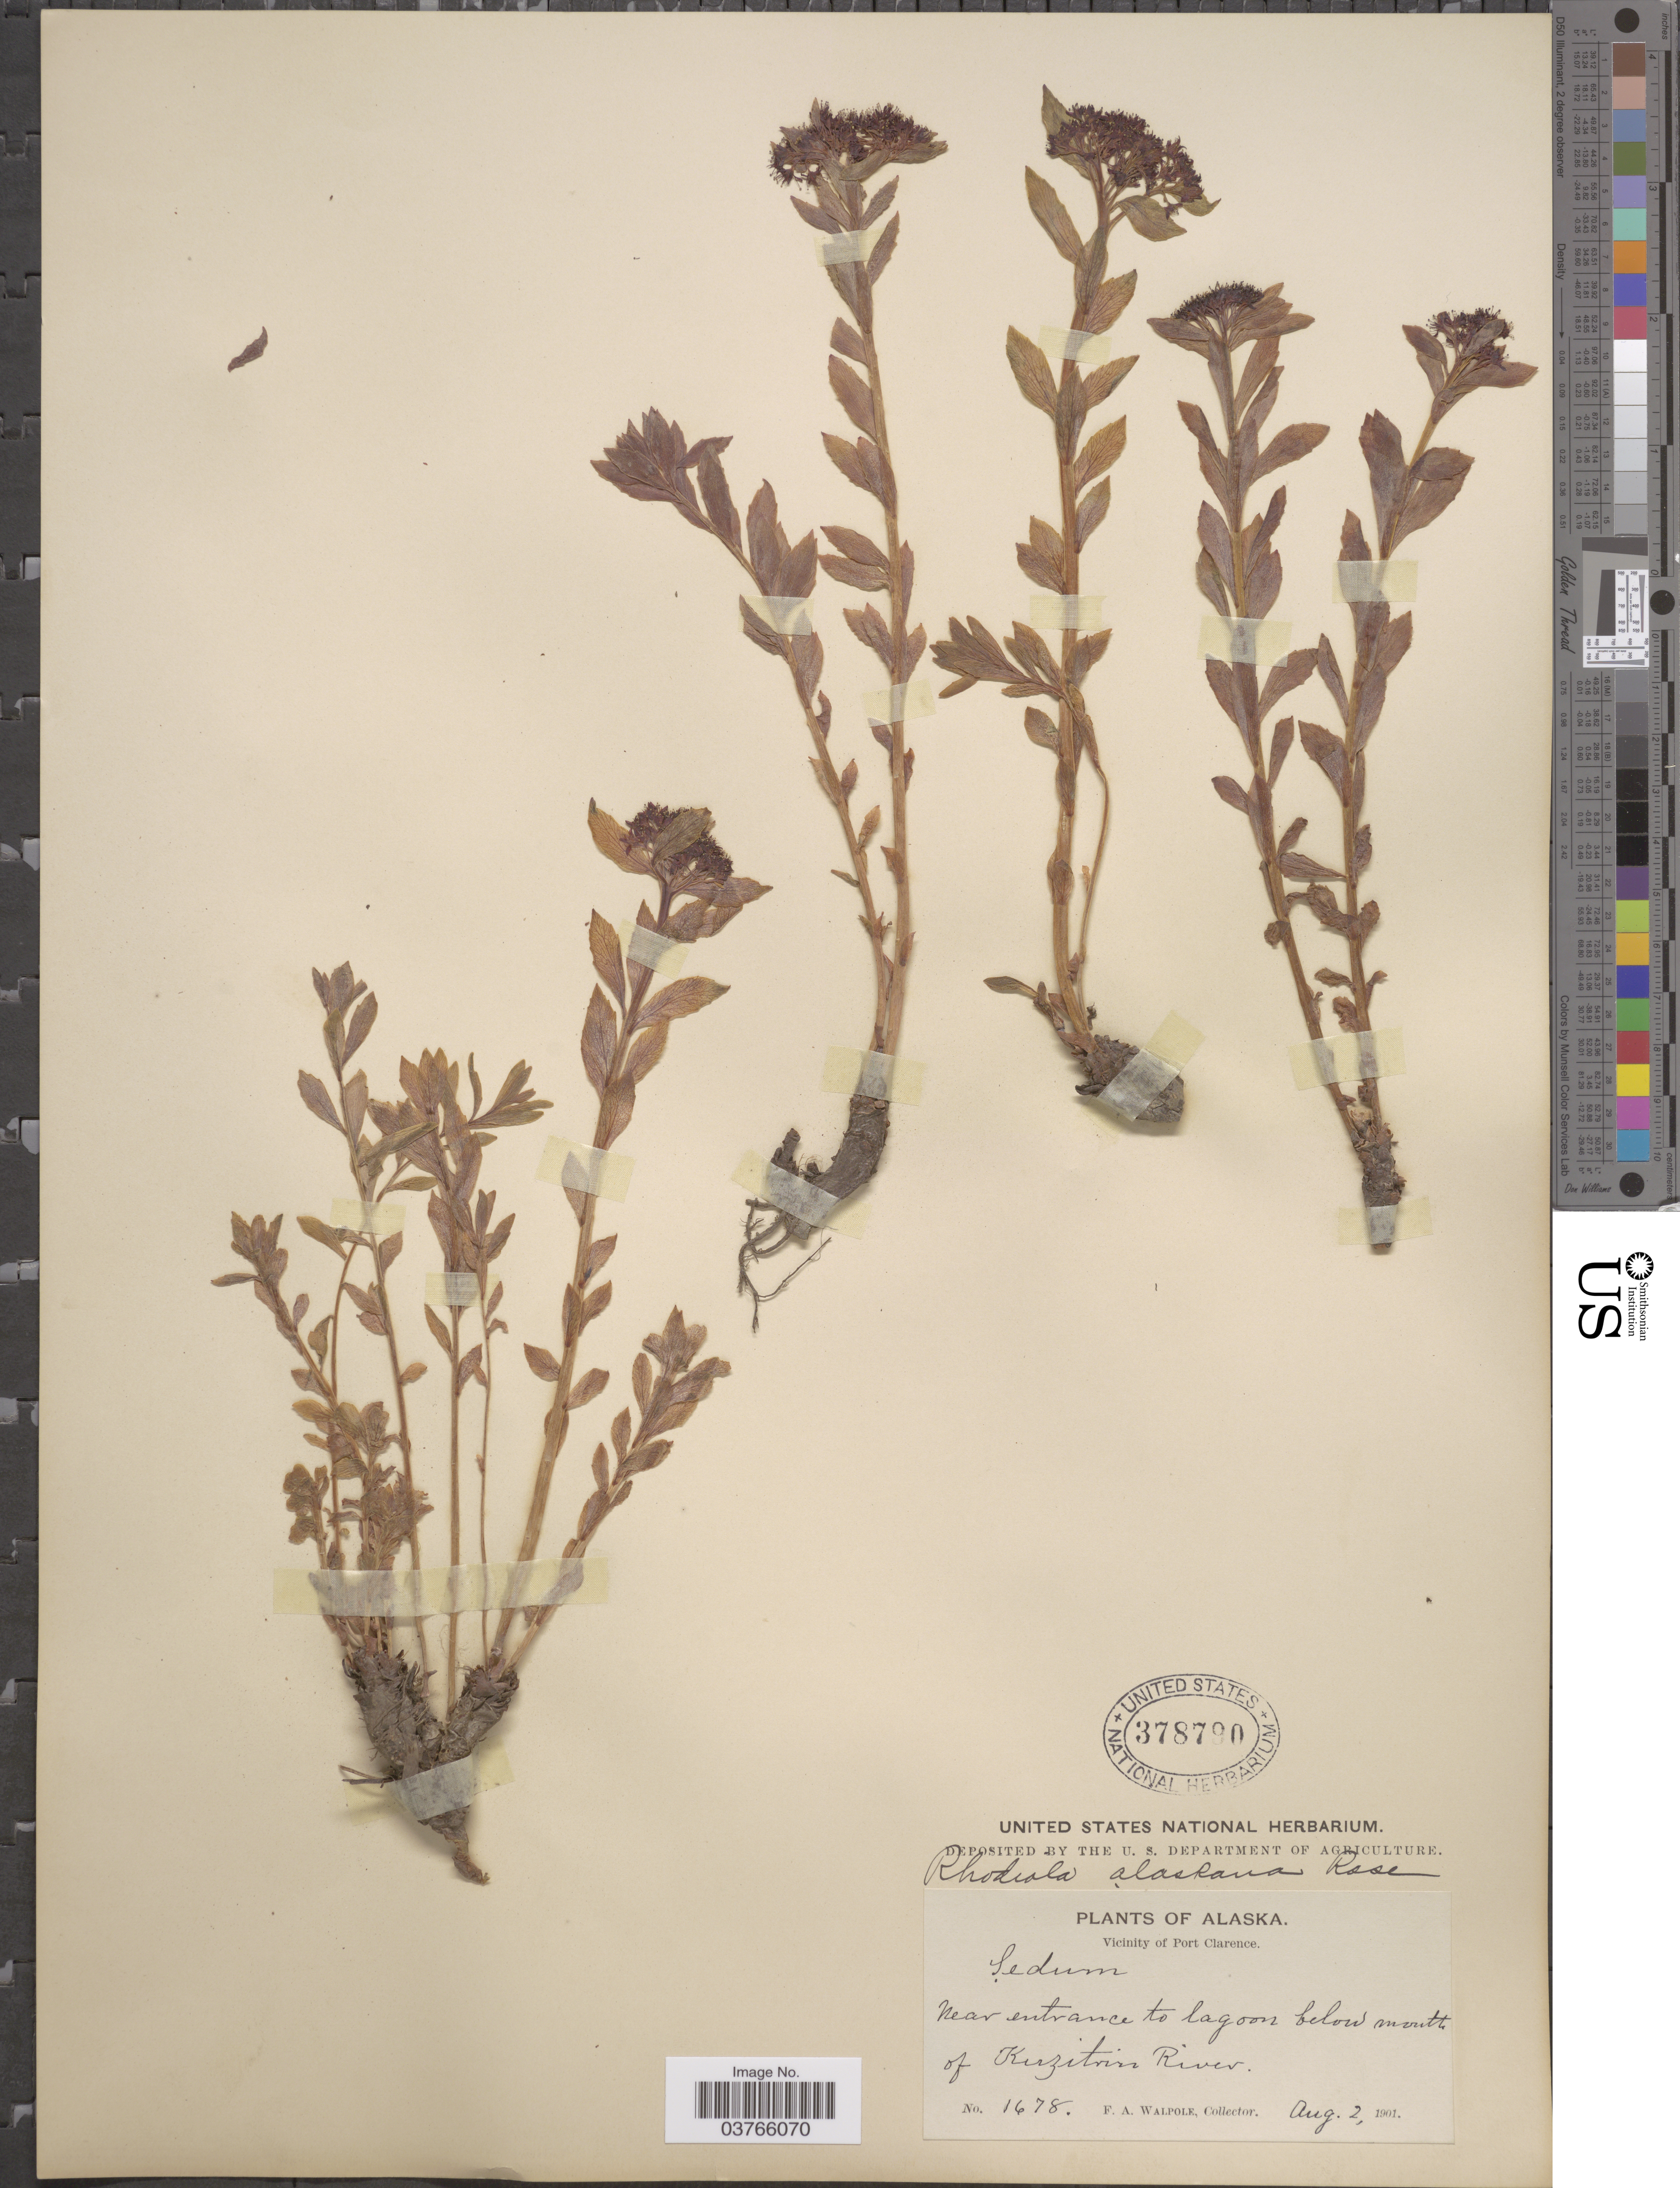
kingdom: Plantae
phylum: Tracheophyta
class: Magnoliopsida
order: Saxifragales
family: Crassulaceae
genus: Rhodiola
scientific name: Rhodiola integrifolia subsp. integrifolia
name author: Raf.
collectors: F. Walpole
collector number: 1678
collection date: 1901-08-02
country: United States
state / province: Alaska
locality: Vicinity of Port Clarence. Near entrance to lagoon below mouth of Kuzitrin River.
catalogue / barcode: US 378790